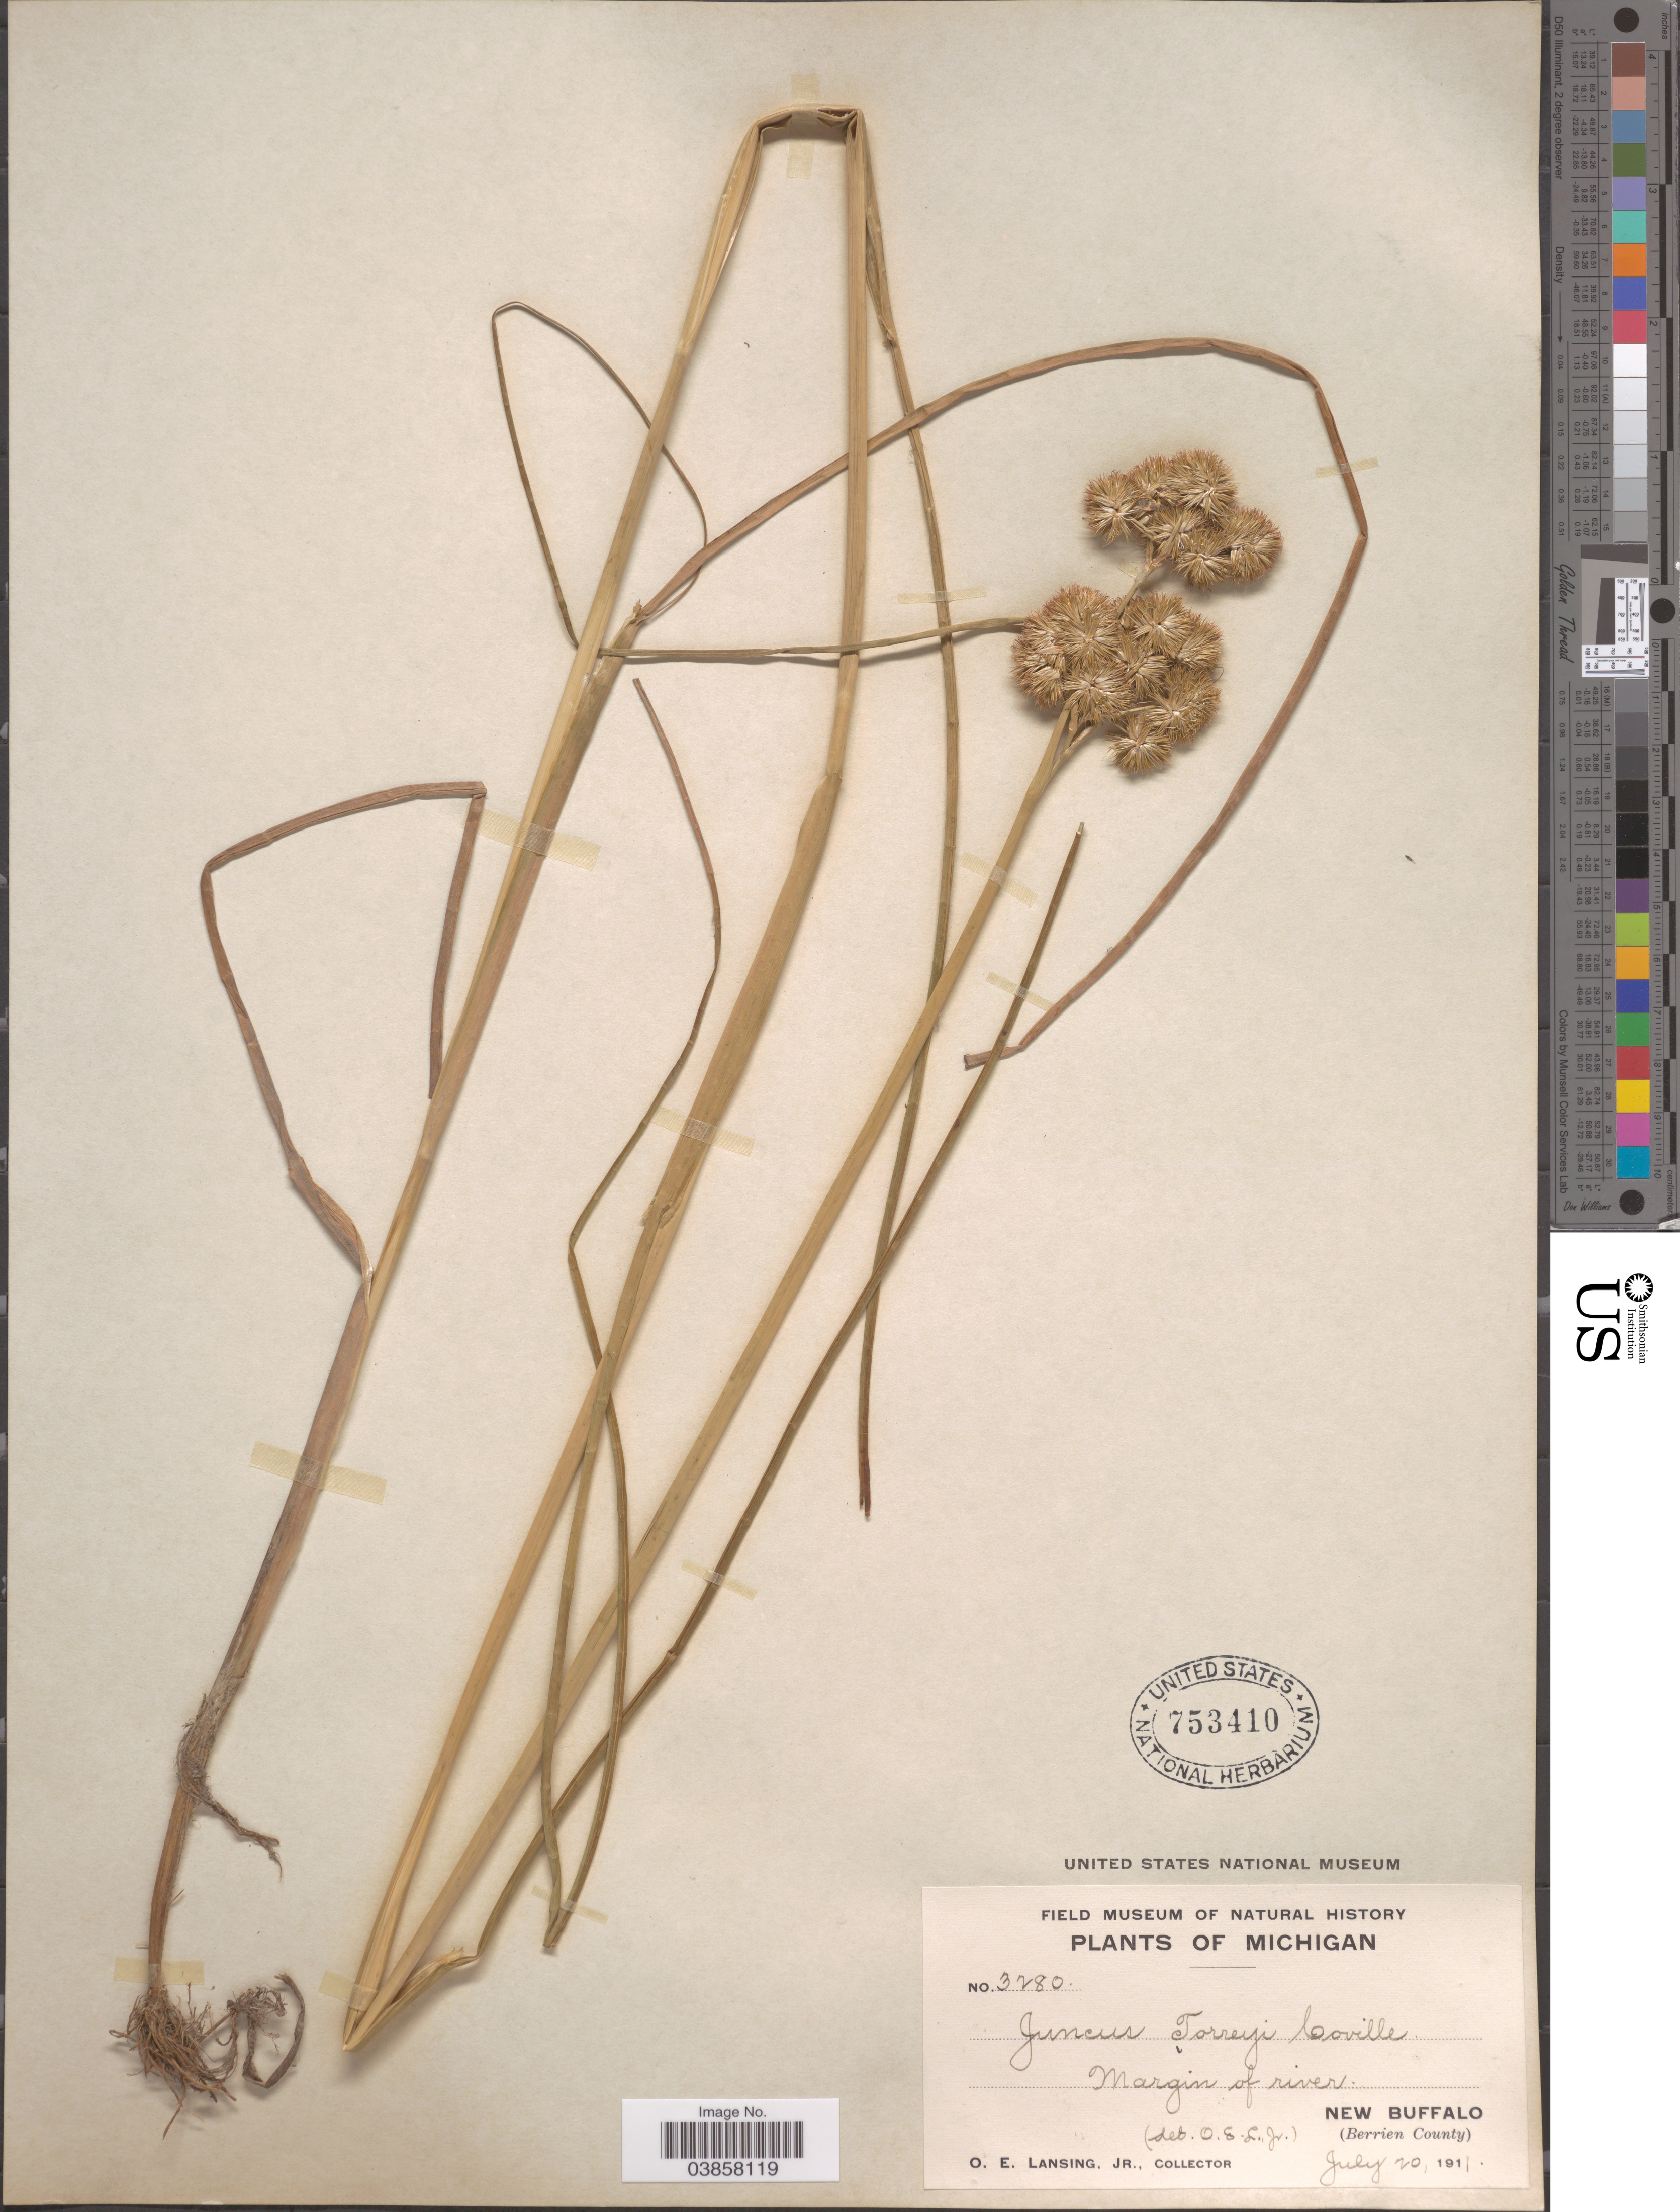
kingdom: Plantae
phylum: Tracheophyta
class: Liliopsida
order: Poales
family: Juncaceae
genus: Juncus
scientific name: Juncus torreyi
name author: Coville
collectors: O. Lansing Jr.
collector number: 3280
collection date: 1911-07-20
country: United States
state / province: Michigan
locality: New Buffalo (Berrien County).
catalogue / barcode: US 753410